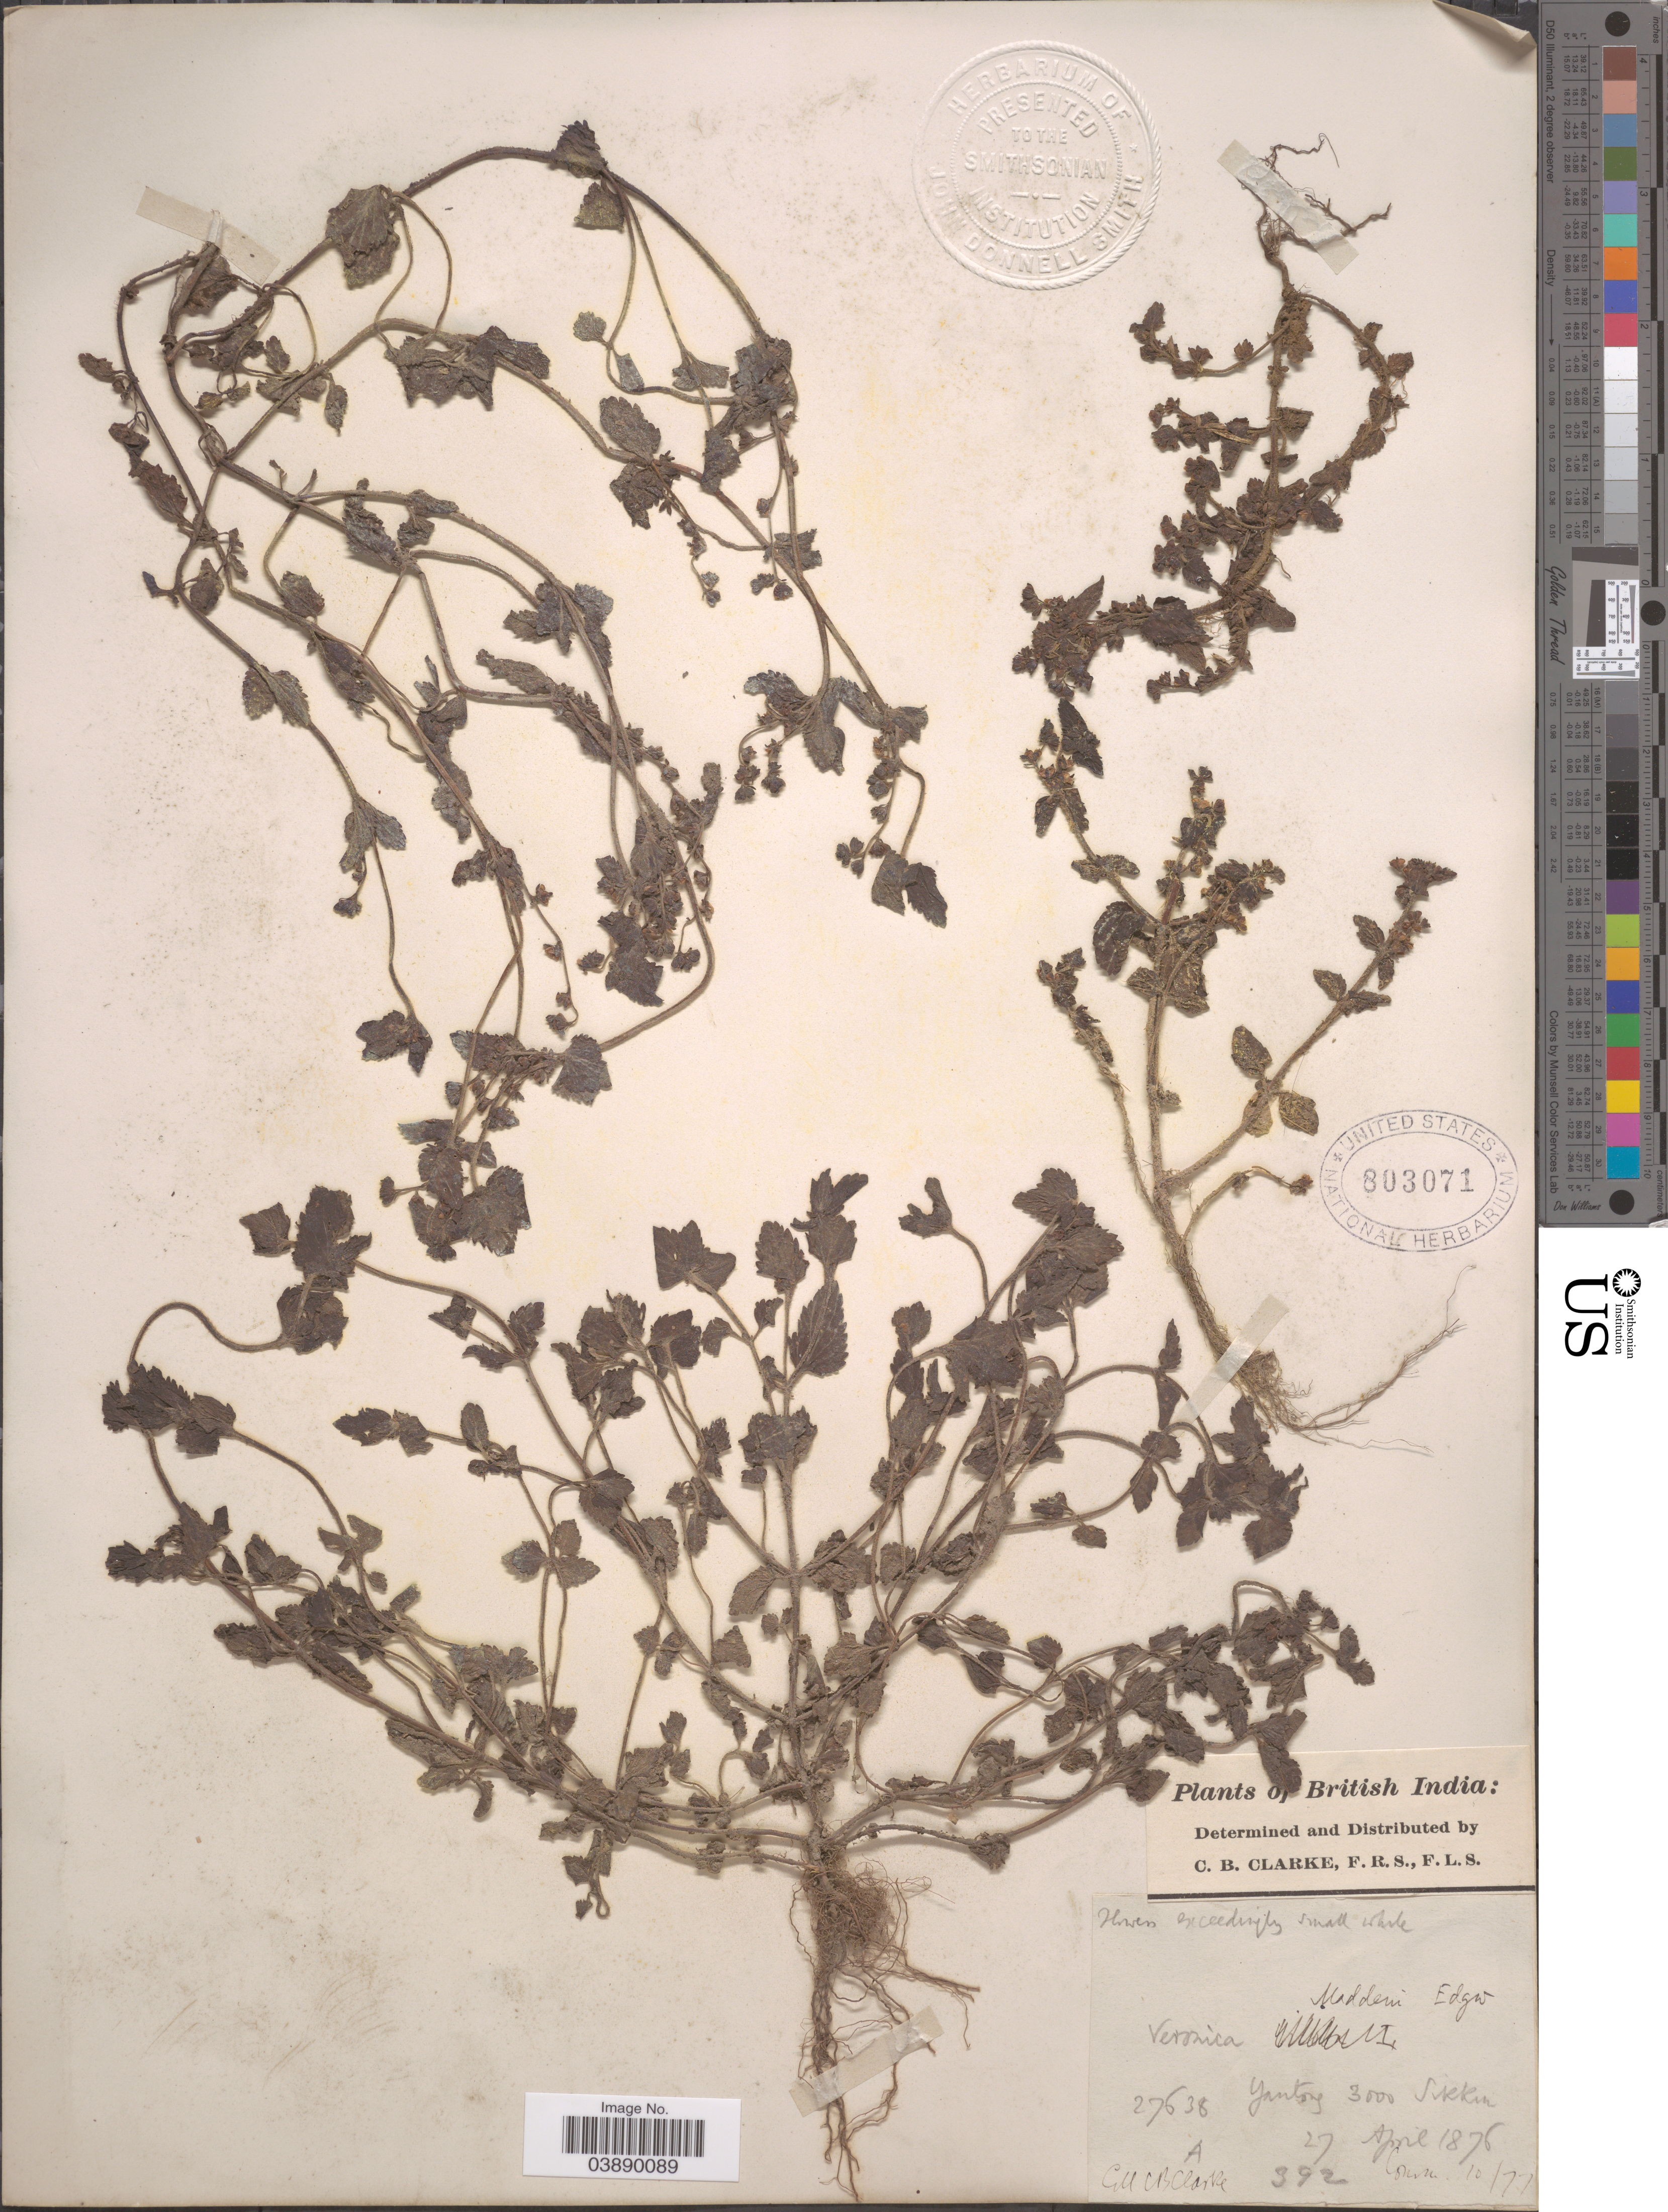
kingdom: Plantae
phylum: Tracheophyta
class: Magnoliopsida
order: Lamiales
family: Plantaginaceae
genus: Veronica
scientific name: Veronica javanica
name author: Blume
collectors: C. B. Clarke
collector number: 27638A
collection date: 1876-04-27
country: India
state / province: Sikkim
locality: British India. Yantong.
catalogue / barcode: US 803071